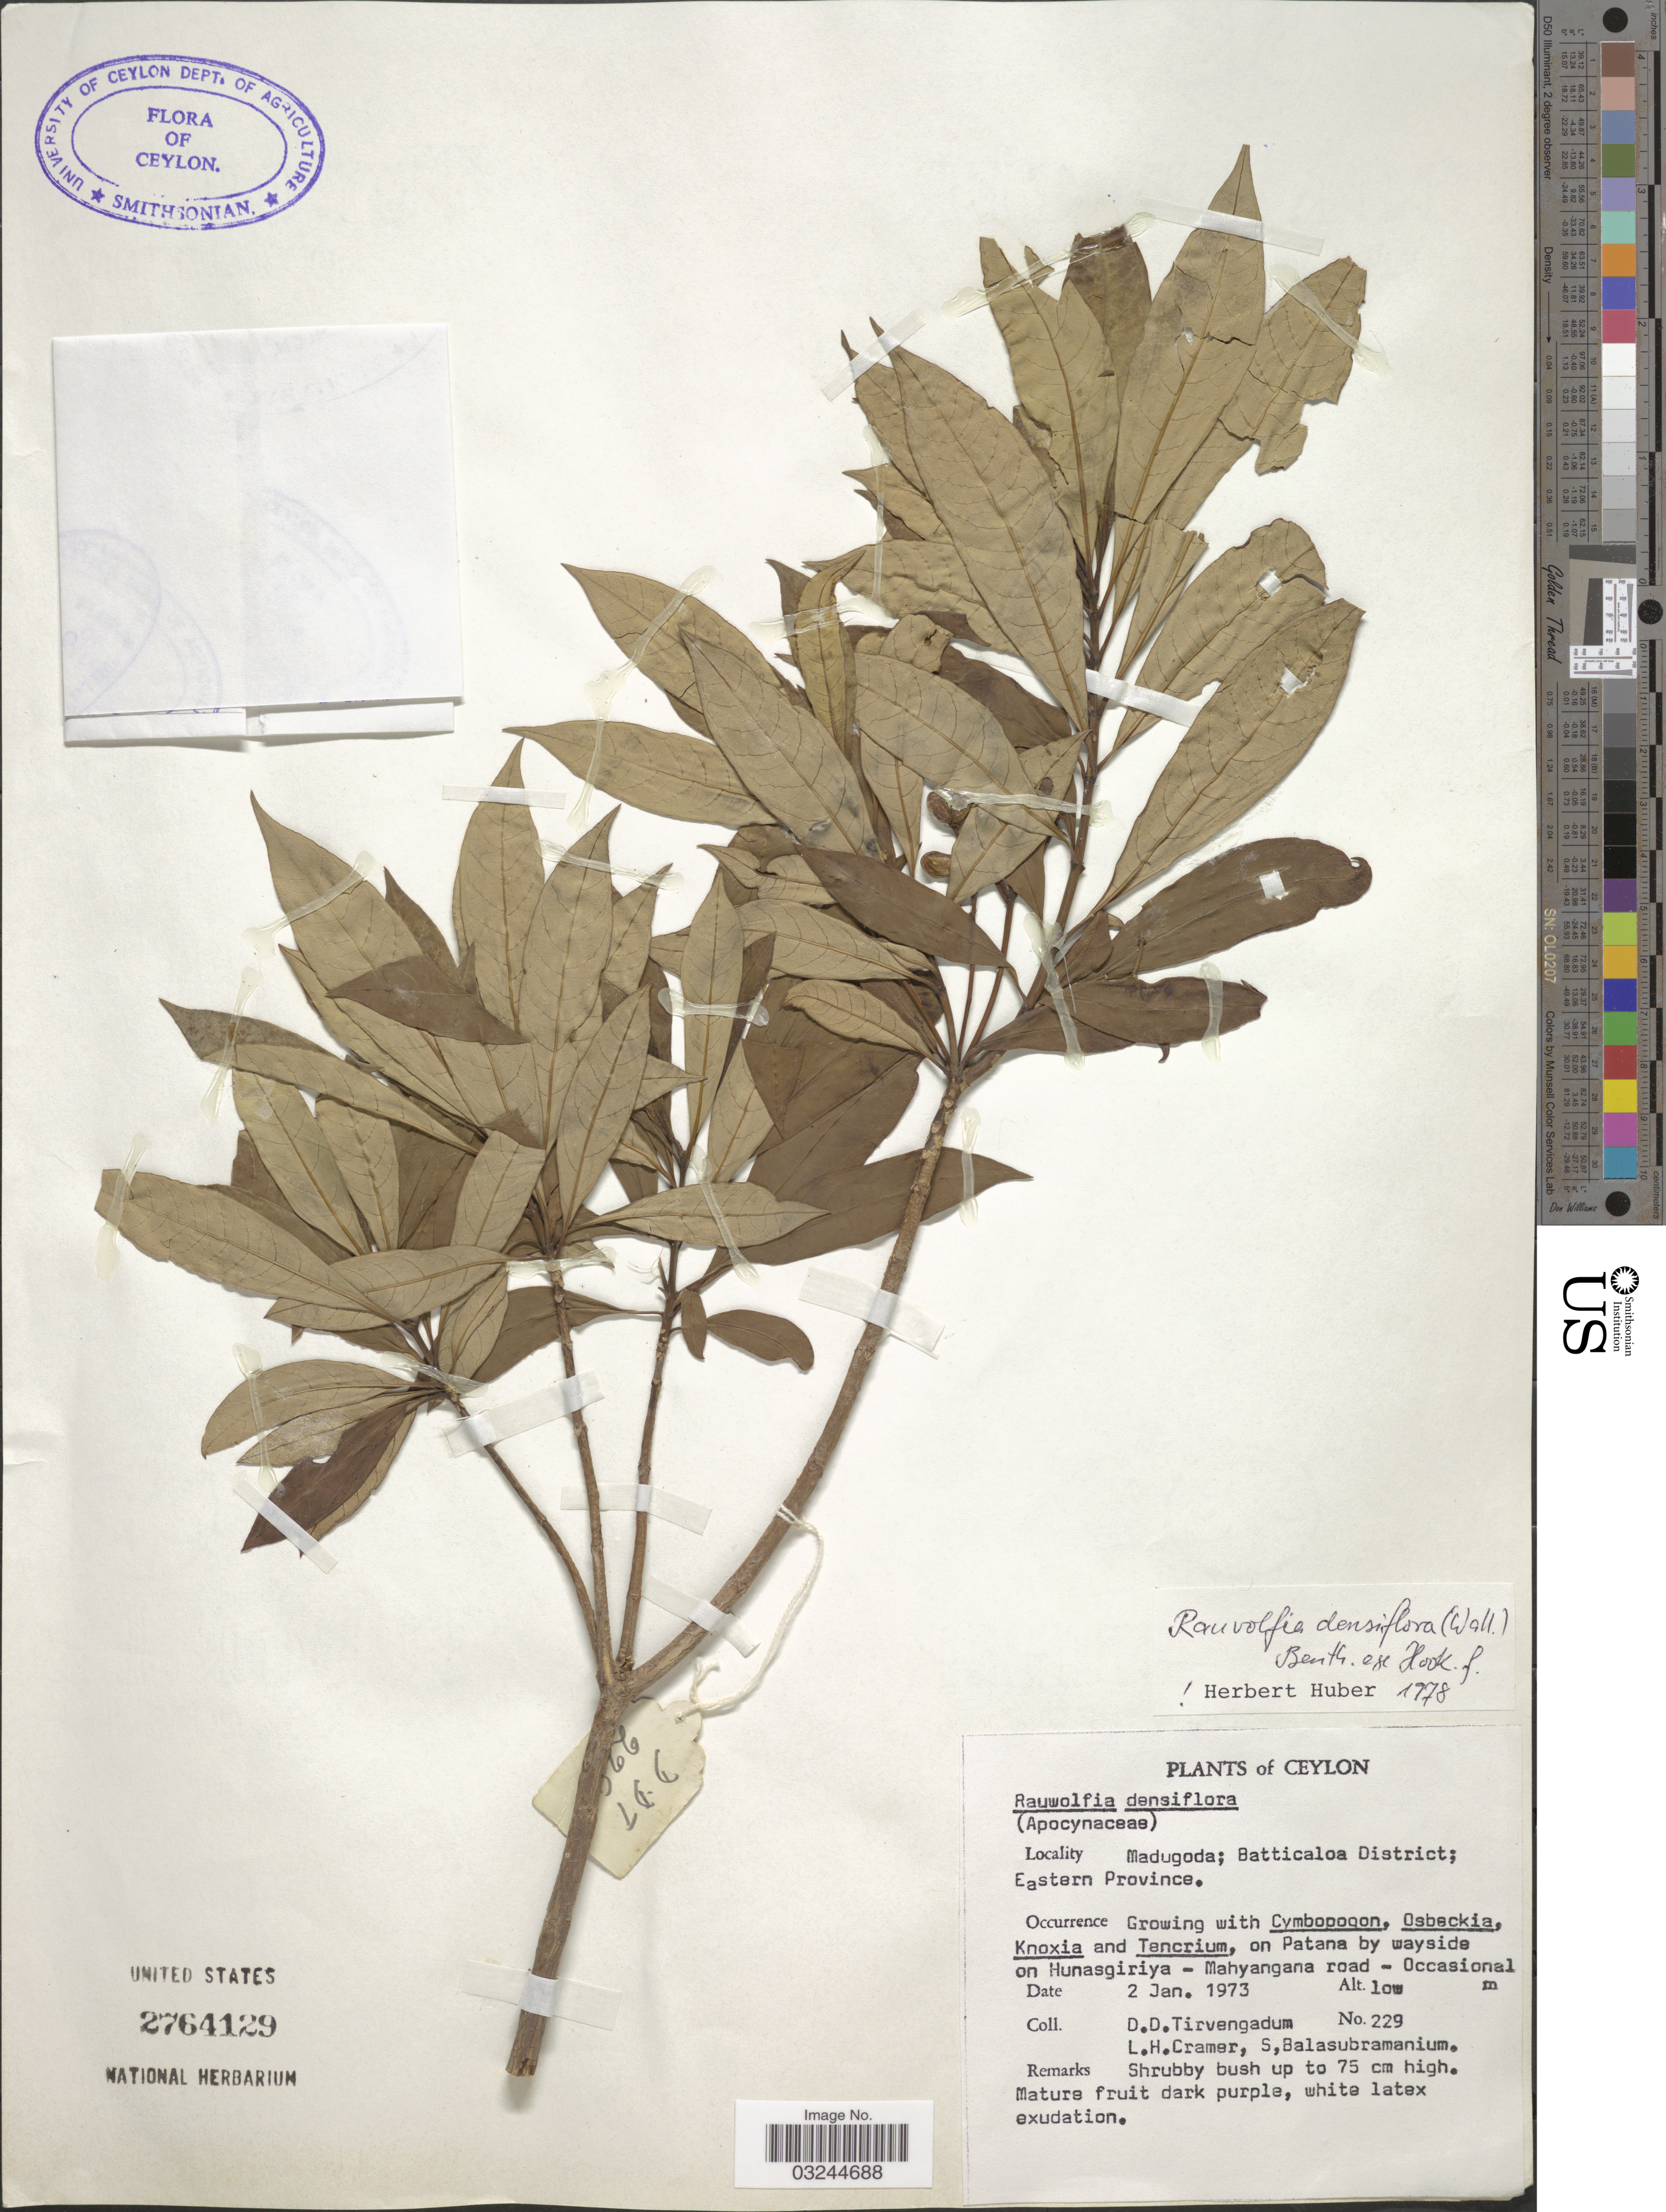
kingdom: Plantae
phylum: Tracheophyta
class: Magnoliopsida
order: Gentianales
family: Apocynaceae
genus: Rauvolfia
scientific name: Rauvolfia densiflora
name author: (Wall.) Benth. ex Hook. f.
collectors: D. Tirvengadum, L. H. Cramer & S. Balasubramanium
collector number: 229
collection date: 1973-01-02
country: Sri Lanka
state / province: Eastern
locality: Ceylon. Madugoda; Batticaloa District, on Patana by wayside on Hunasgiriya - Mahyangana road.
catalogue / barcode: US 2764129